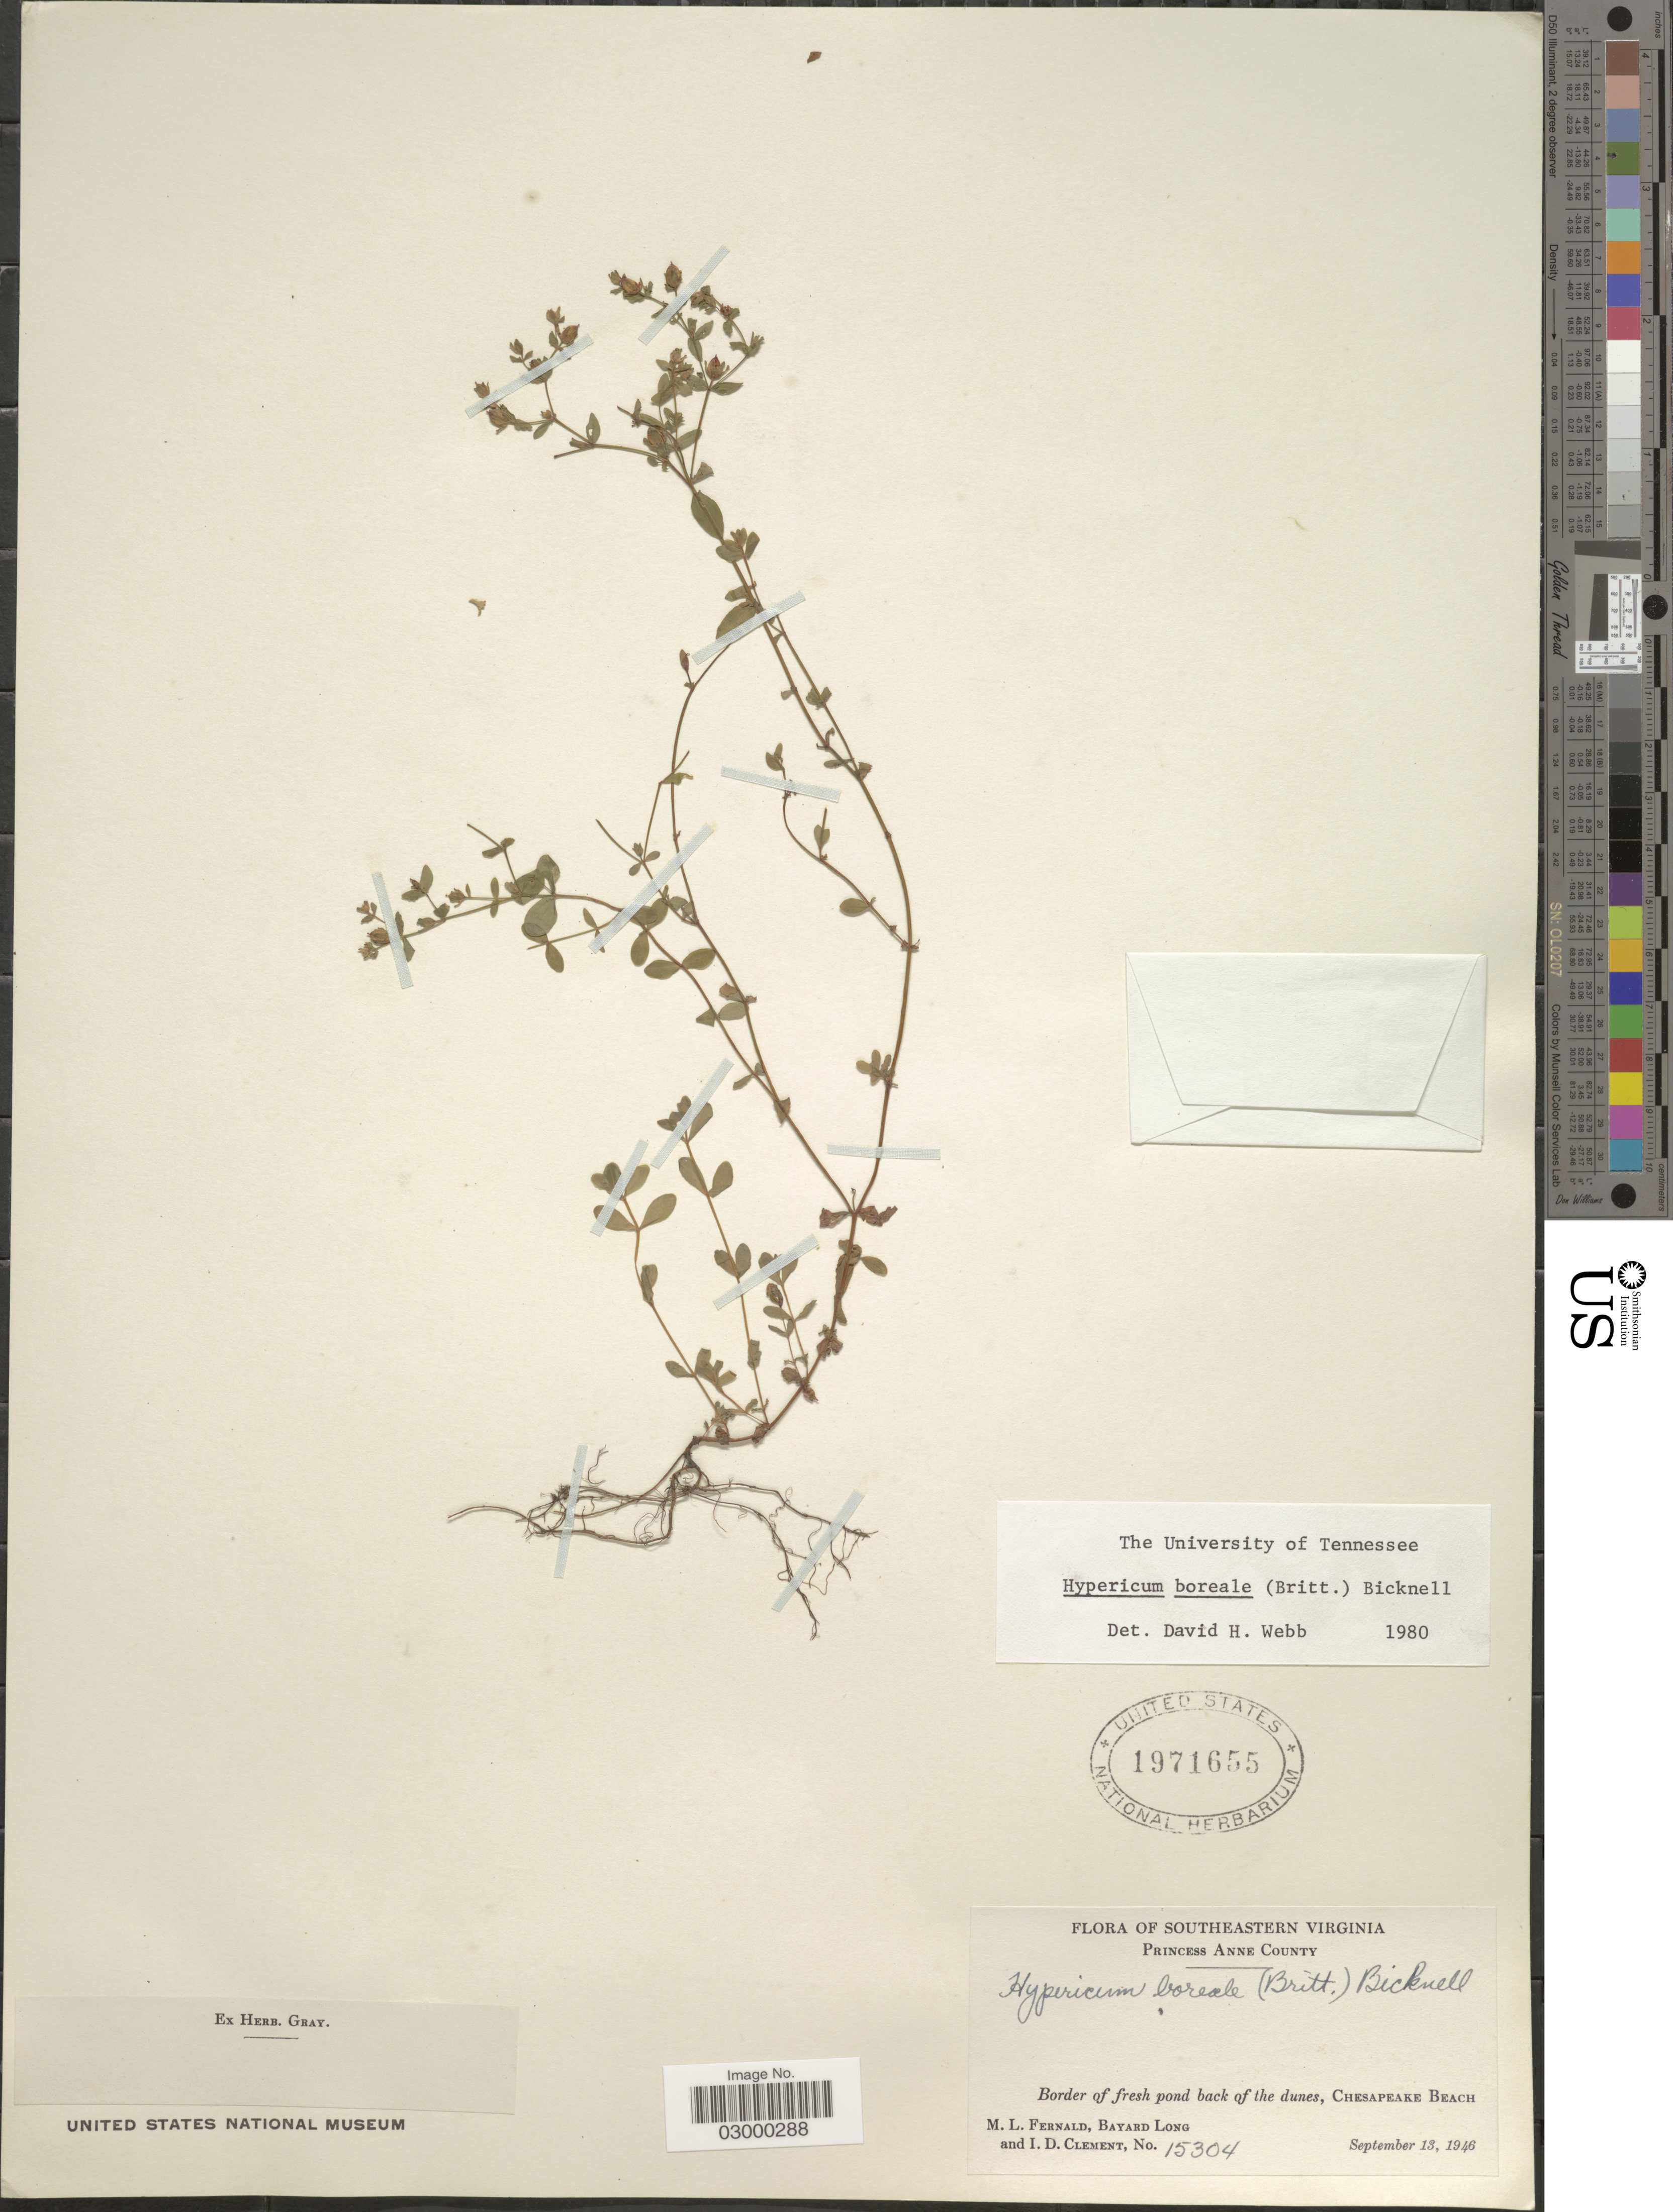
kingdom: Plantae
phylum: Tracheophyta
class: Magnoliopsida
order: Malpighiales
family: Hypericaceae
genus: Hypericum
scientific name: Hypericum boreale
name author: (Britton) E.P. Bicknell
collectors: M. L. Fernald, B. Long & I. Clement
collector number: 15304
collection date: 1946-09-13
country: United States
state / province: Virginia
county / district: City of Virginia Beach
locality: Southeastern Virginia, Princess Anne County, Border of fresh pond back of the dunes, Chesapeake Beach.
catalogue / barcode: US 1971655